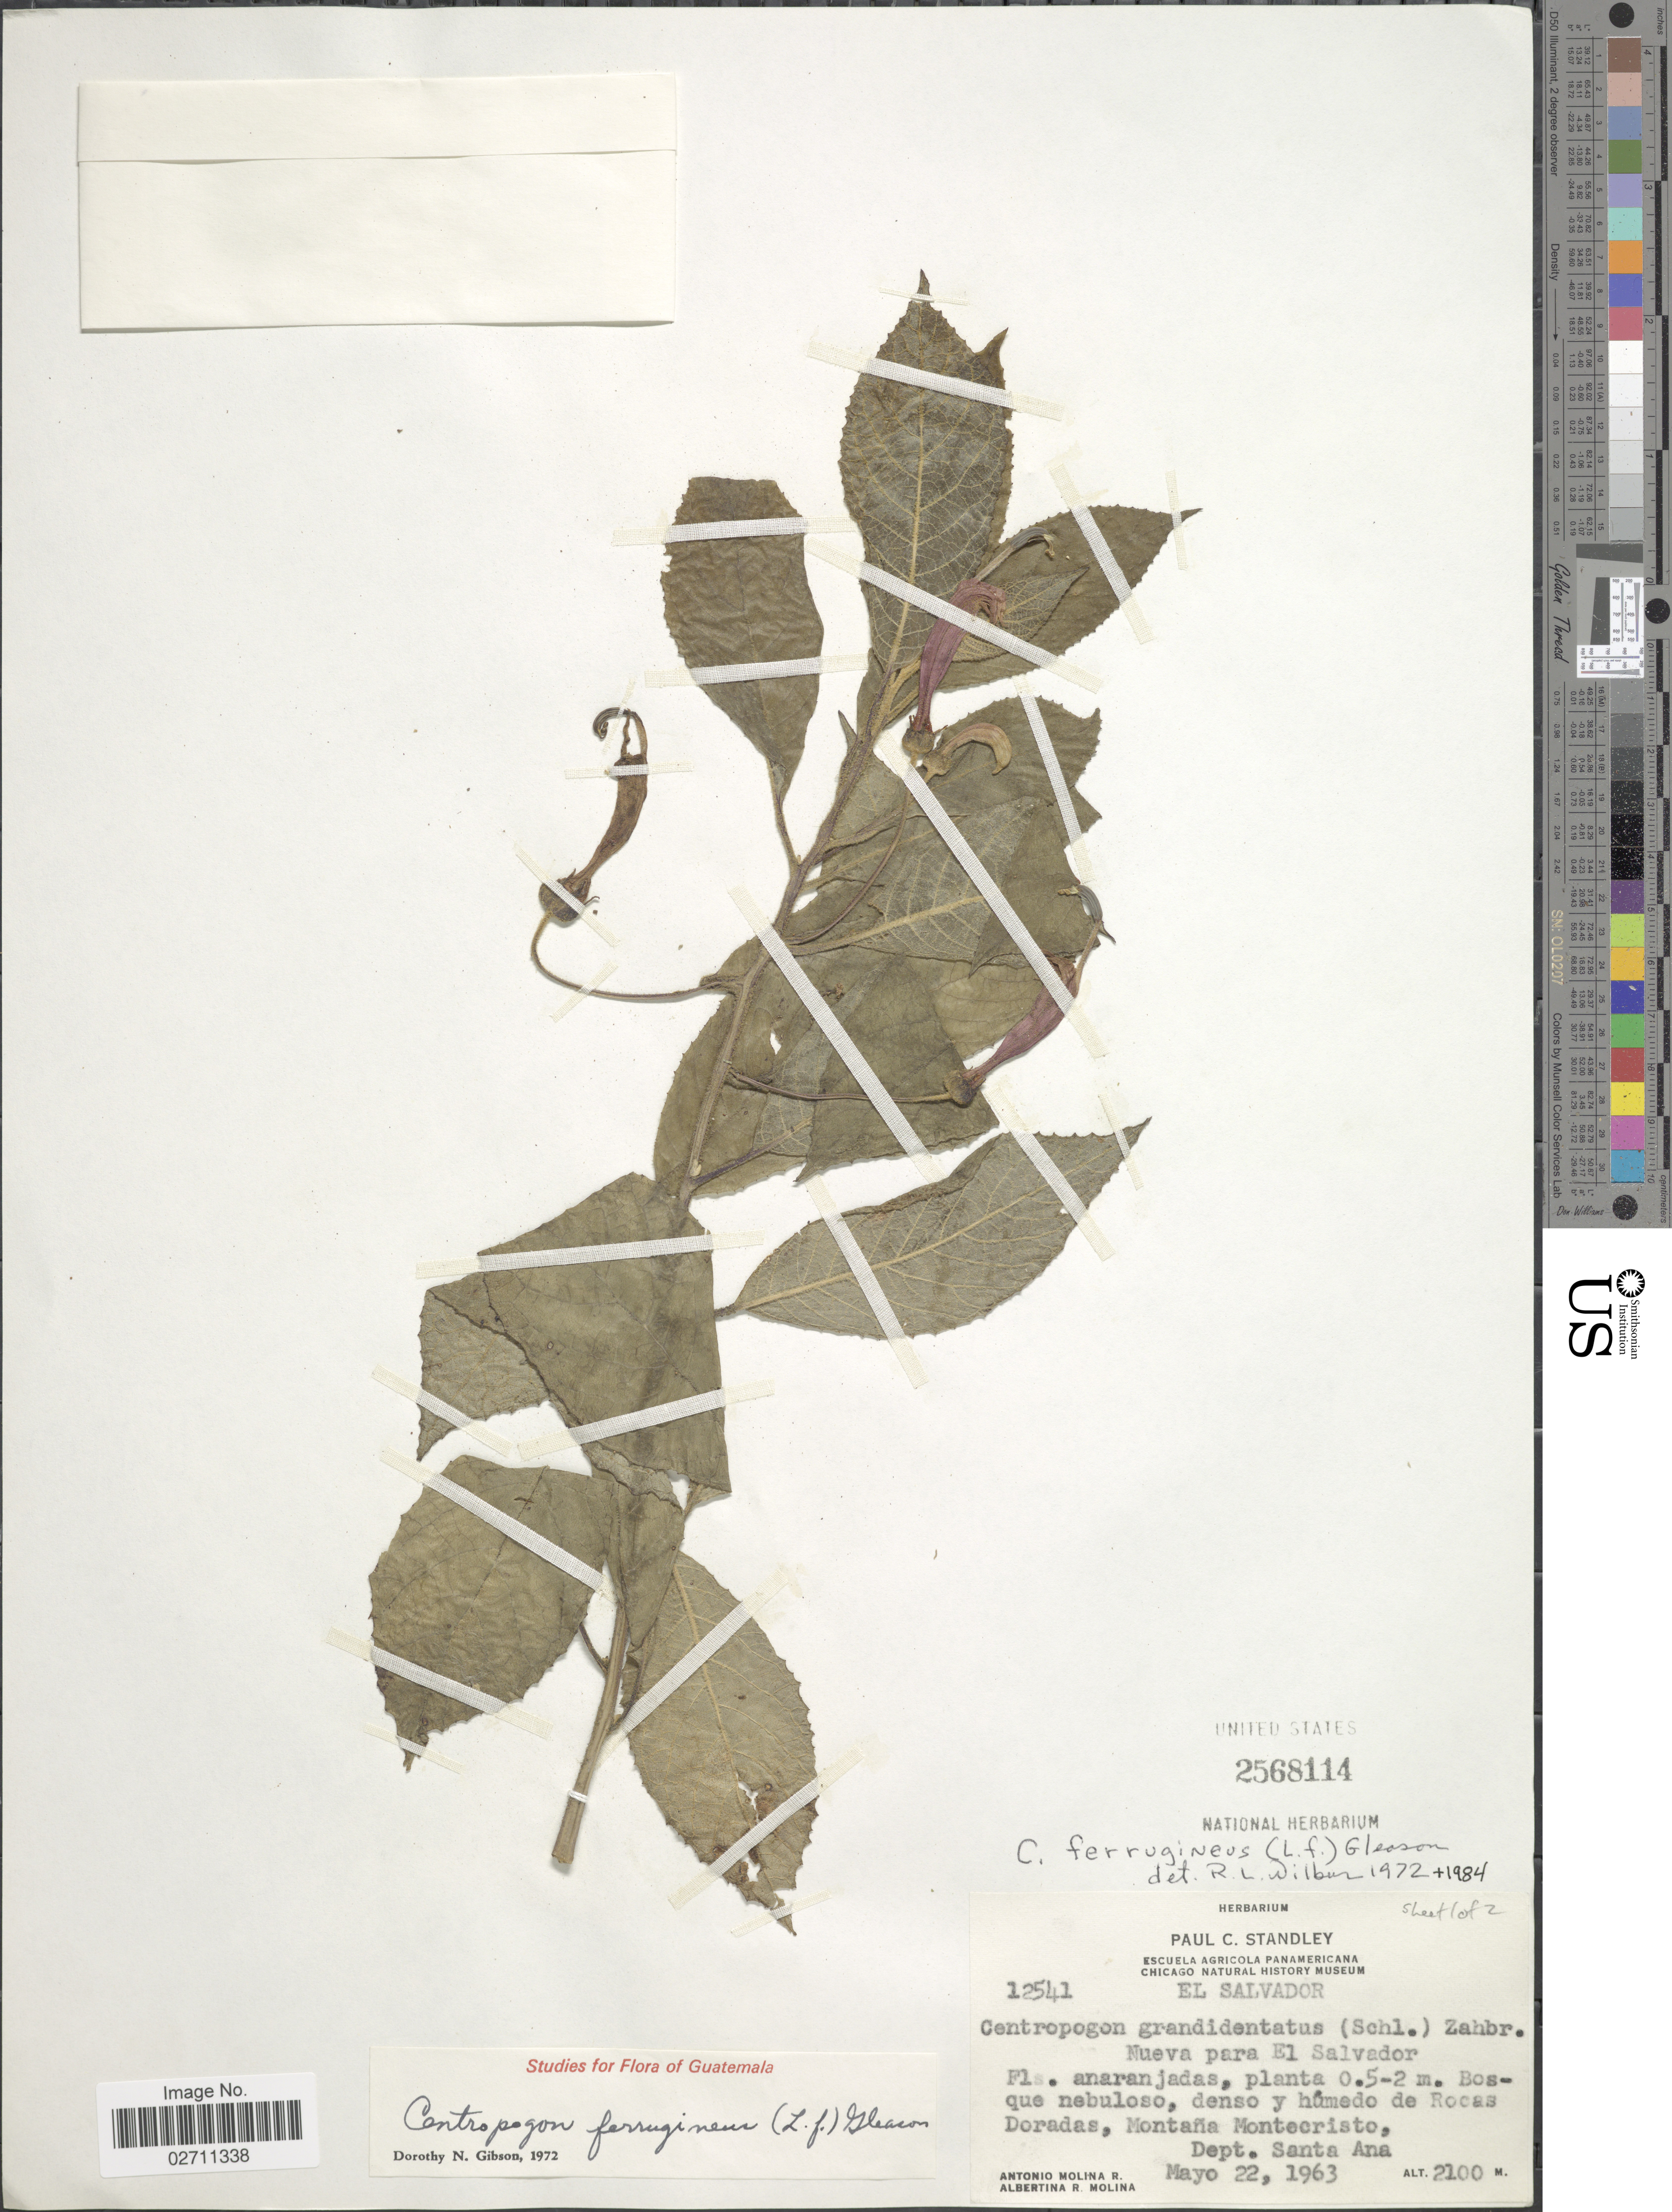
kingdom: Plantae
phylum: Tracheophyta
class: Magnoliopsida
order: Asterales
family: Campanulaceae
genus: Centropogon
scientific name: Centropogon ferrugineus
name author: (L. f.) Gleason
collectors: A. Molina R. & A. R. Molina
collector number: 12541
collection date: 1963-05-22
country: El Salvador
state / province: Santa Ana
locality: Bosque nebuloso, denso y humedo de Rocas Doradas, Montana Montecristo.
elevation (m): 2100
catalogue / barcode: US 2568114